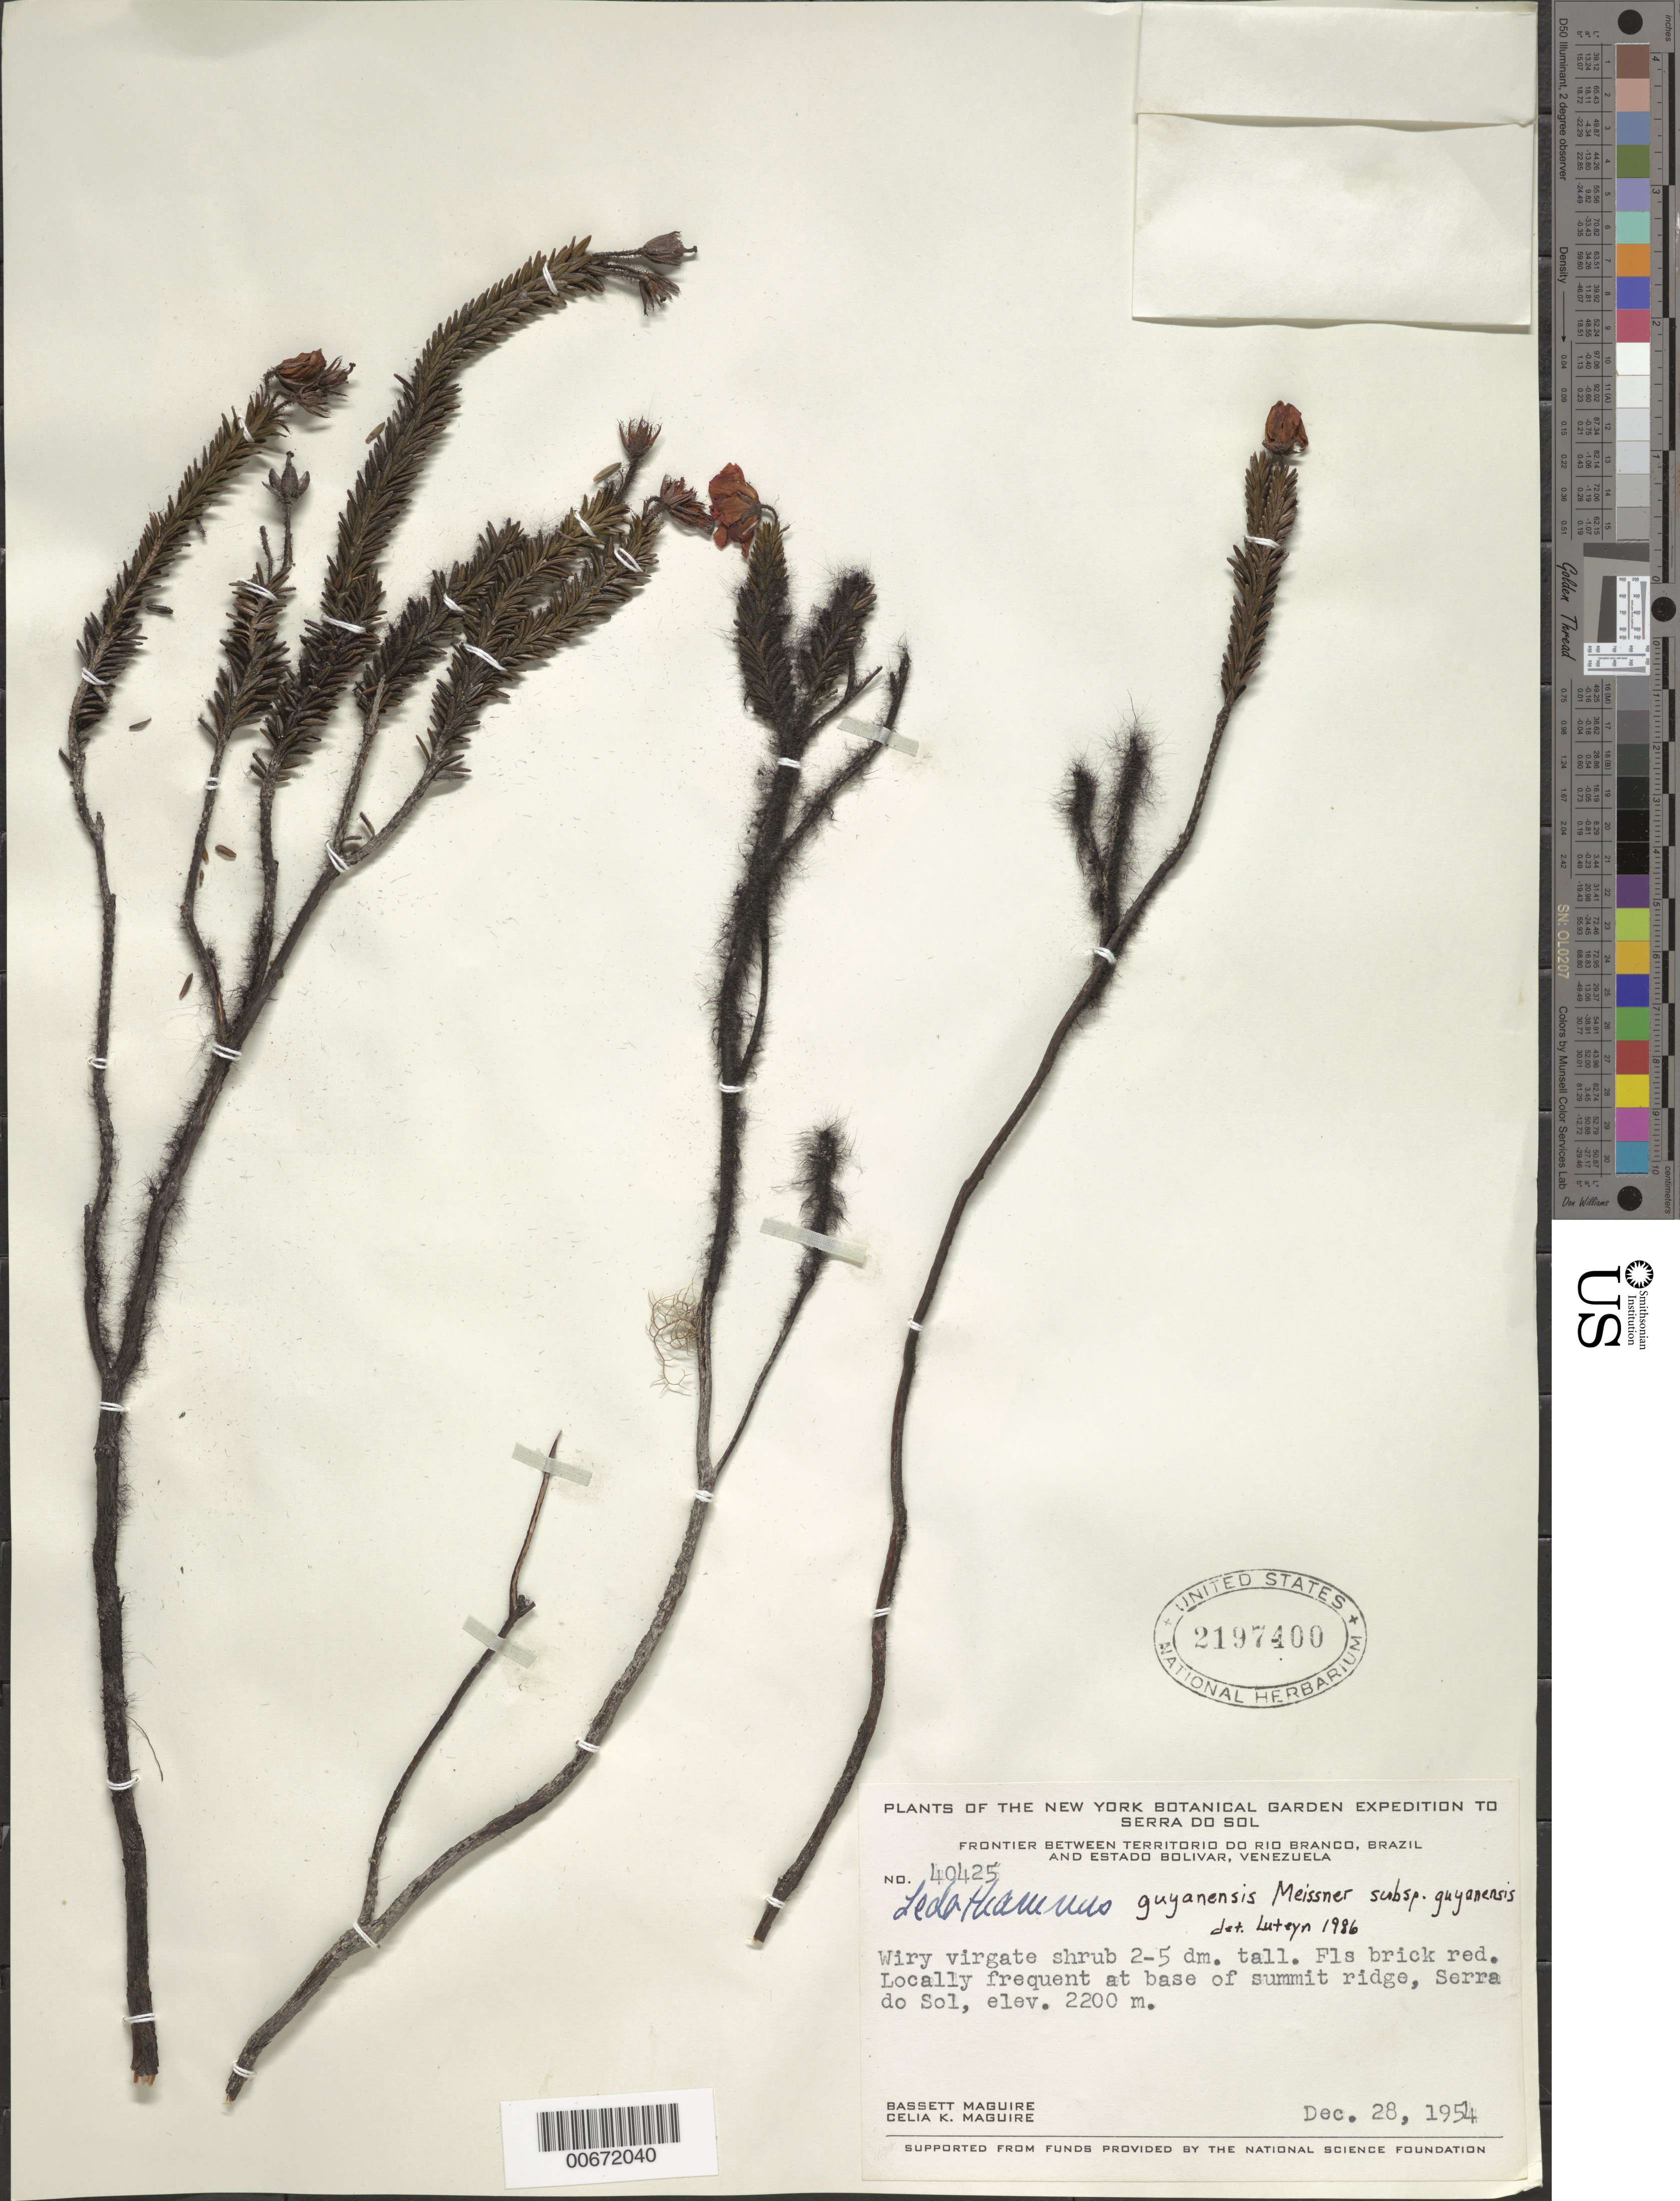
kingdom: Plantae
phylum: Tracheophyta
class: Magnoliopsida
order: Ericales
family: Ericaceae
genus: Ledothamnus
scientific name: Ledothamnus guyanensis subsp. guyanensis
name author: Meisn.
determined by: Luteyn, J. L.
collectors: B. Maguire & C. K. Maguire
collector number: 40425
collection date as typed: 28-Dec-54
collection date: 1954-12-28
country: Venezuela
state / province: Bolívar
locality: Serra do Sol, frontier betw. TerRiver do Río Branco, Brazil & Bolívar, Venezuela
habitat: Base of summit ridge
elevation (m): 2073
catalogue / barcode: US 2197400